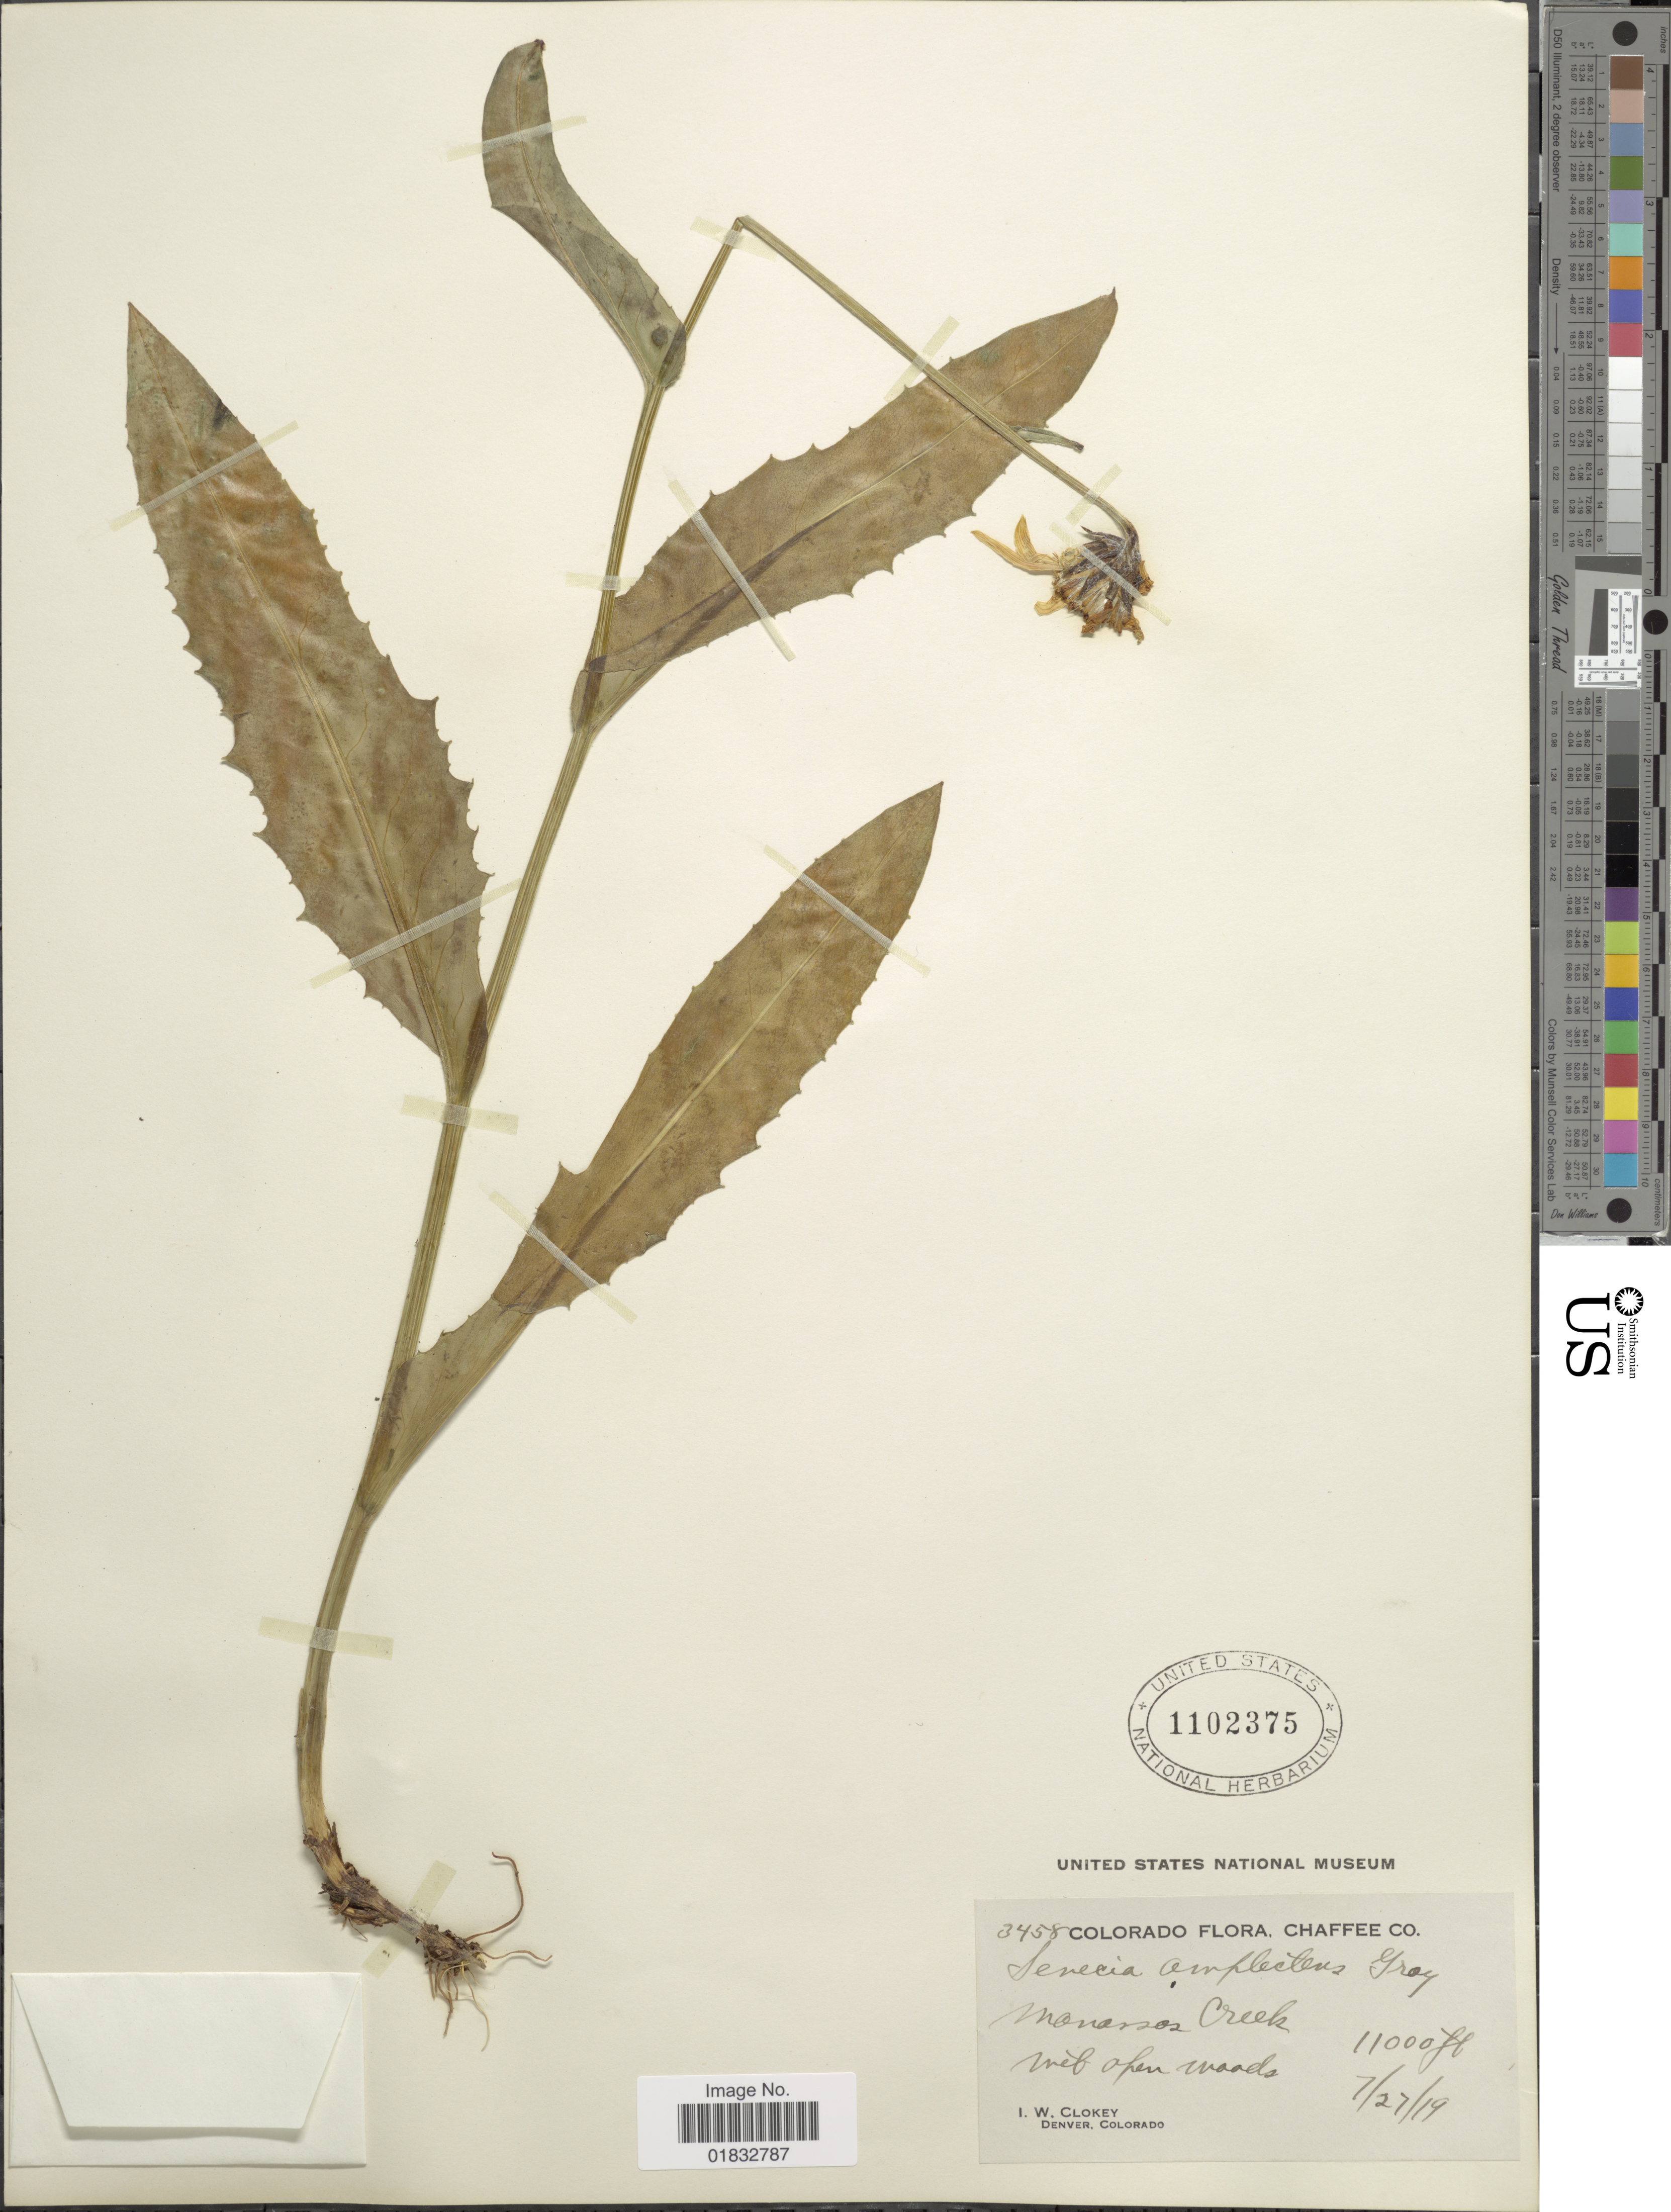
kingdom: Plantae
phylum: Tracheophyta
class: Magnoliopsida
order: Asterales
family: Asteraceae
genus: Senecio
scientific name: Senecio amplectens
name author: A. Gray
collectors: I. W. Clokey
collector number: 3458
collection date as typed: Transcribed d/m/y: 27/7/19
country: United States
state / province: Colorado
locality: Chaffee Co, Manassas Creek, Wet, open woods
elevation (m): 3353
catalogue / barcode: US 1102375